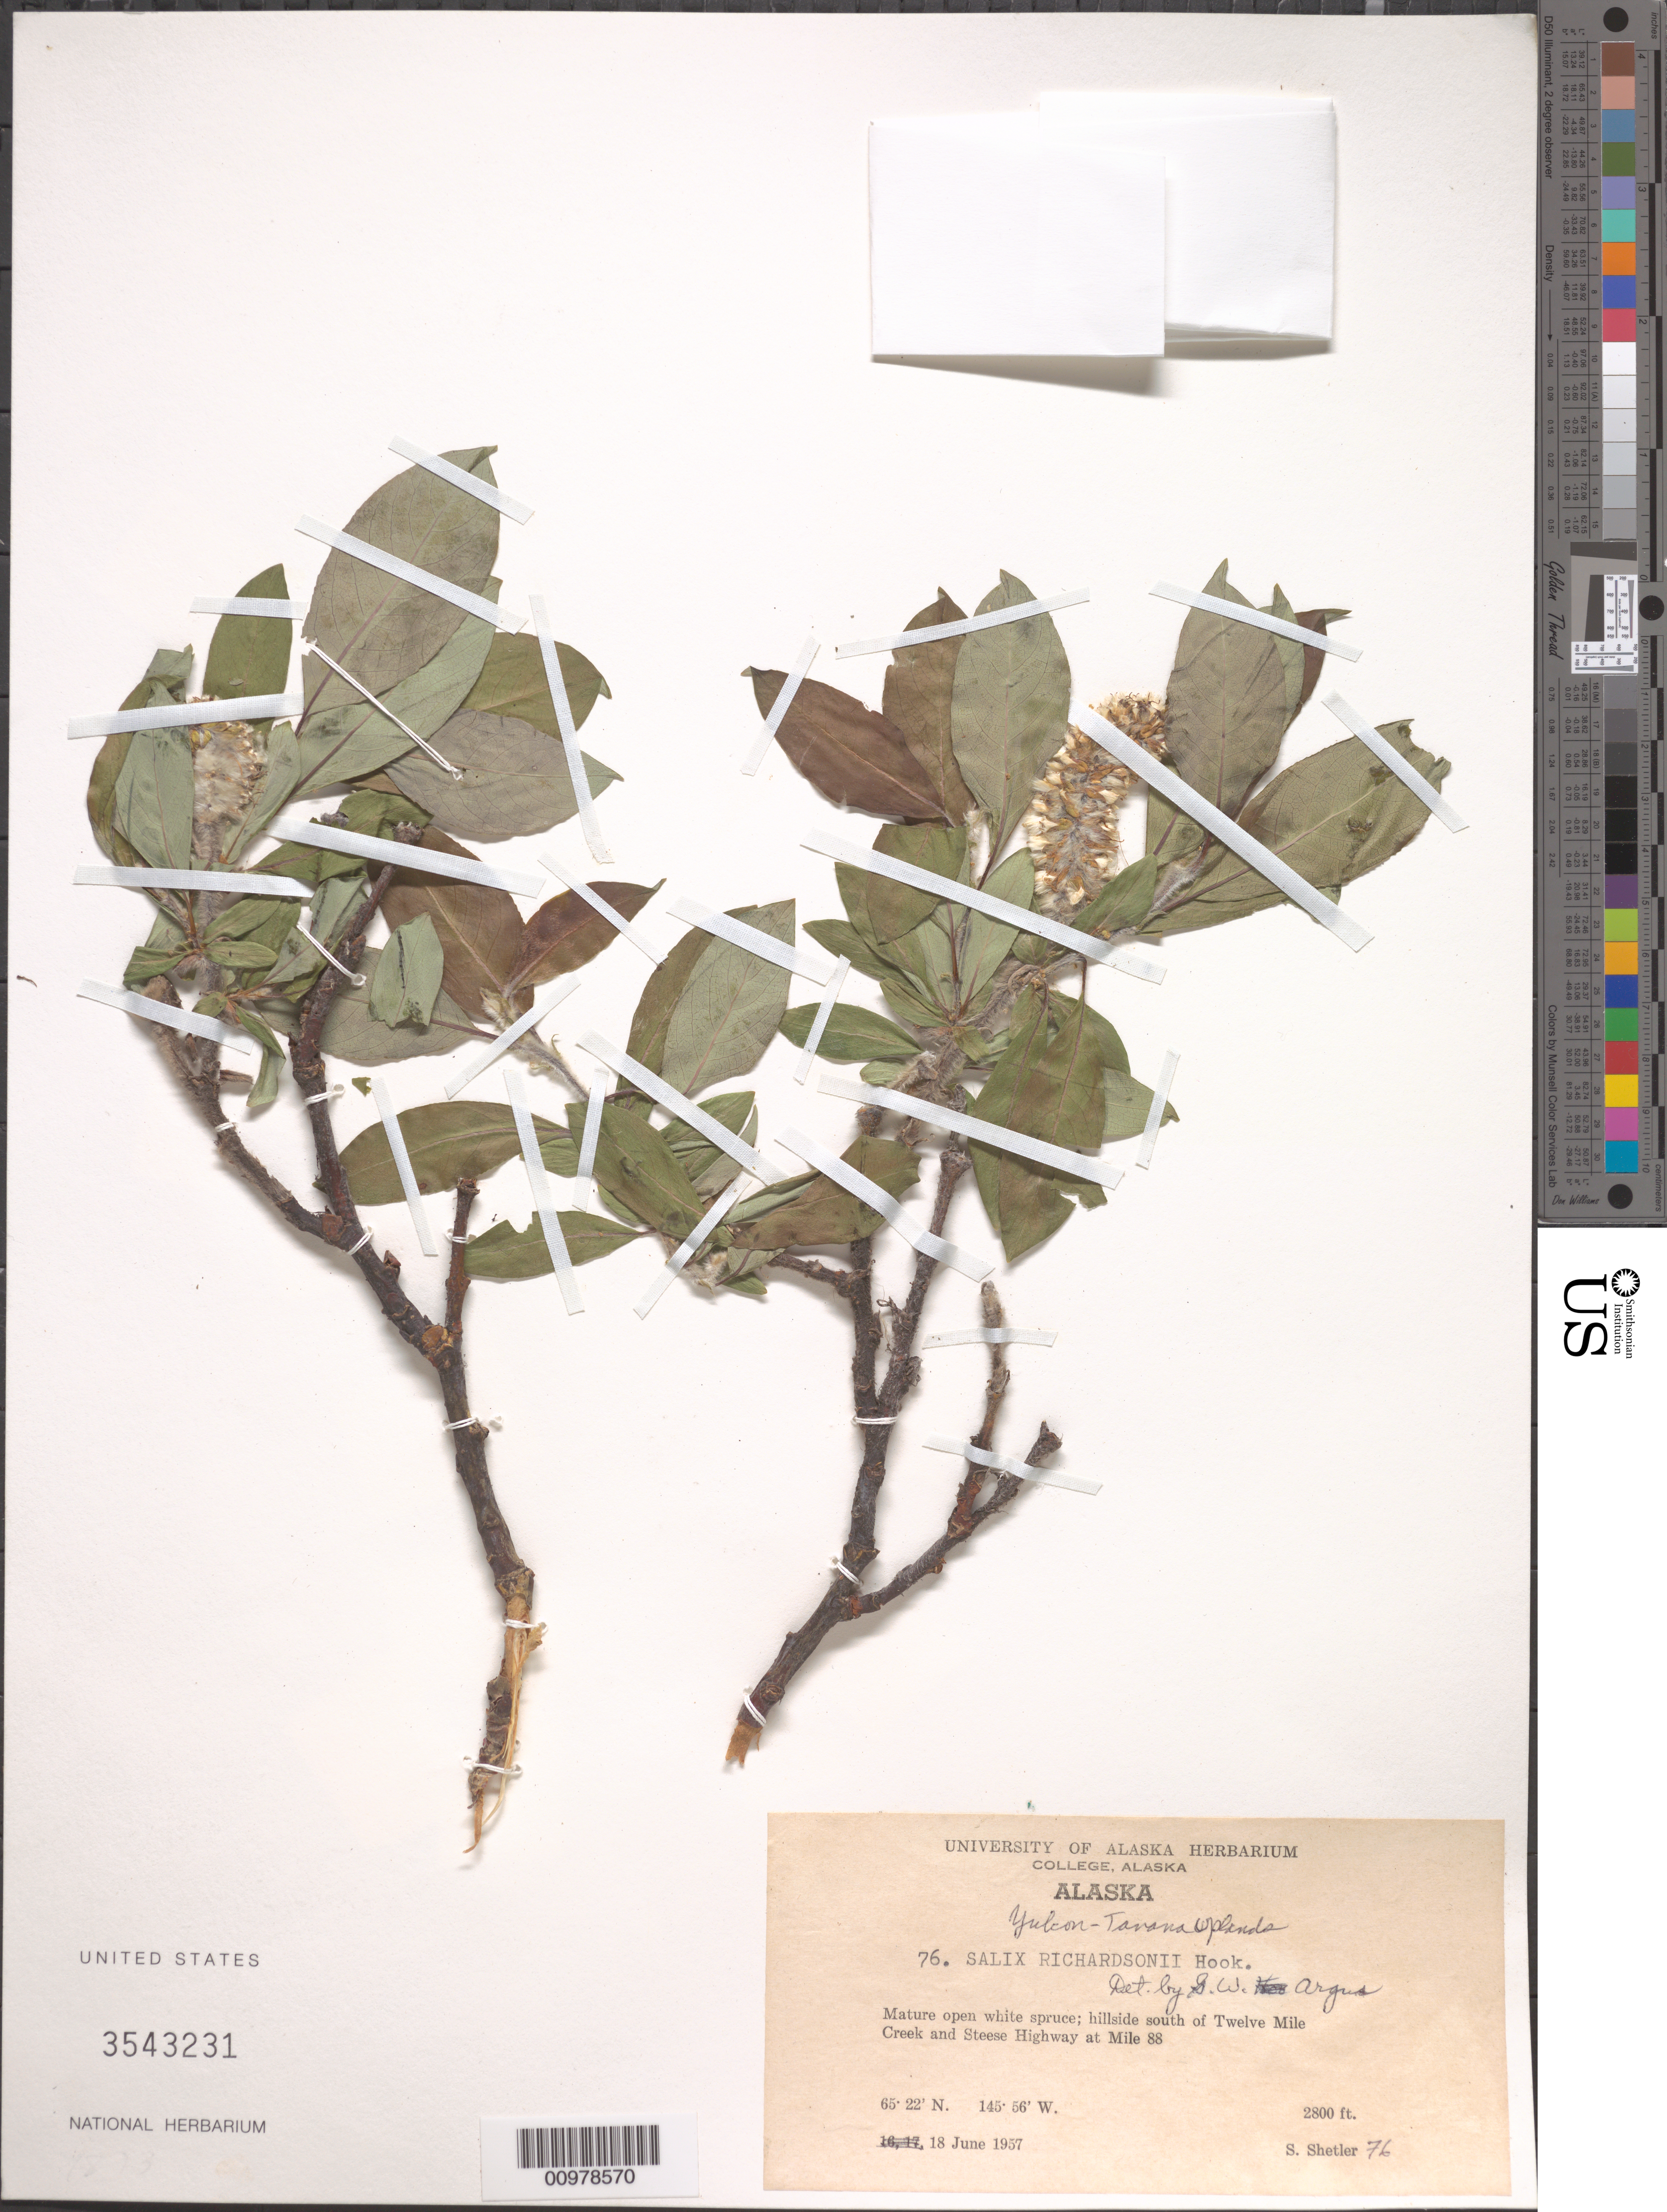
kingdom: Plantae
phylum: Tracheophyta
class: Magnoliopsida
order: Malpighiales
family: Salicaceae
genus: Salix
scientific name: Salix richardsonii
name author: Hook.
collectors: S. Shetler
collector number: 76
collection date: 1957-06-18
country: United States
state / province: Alaska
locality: Hillside south of Twelve Mile Creek and Steese Highway at Mile 88.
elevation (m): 853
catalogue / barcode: US 3543231